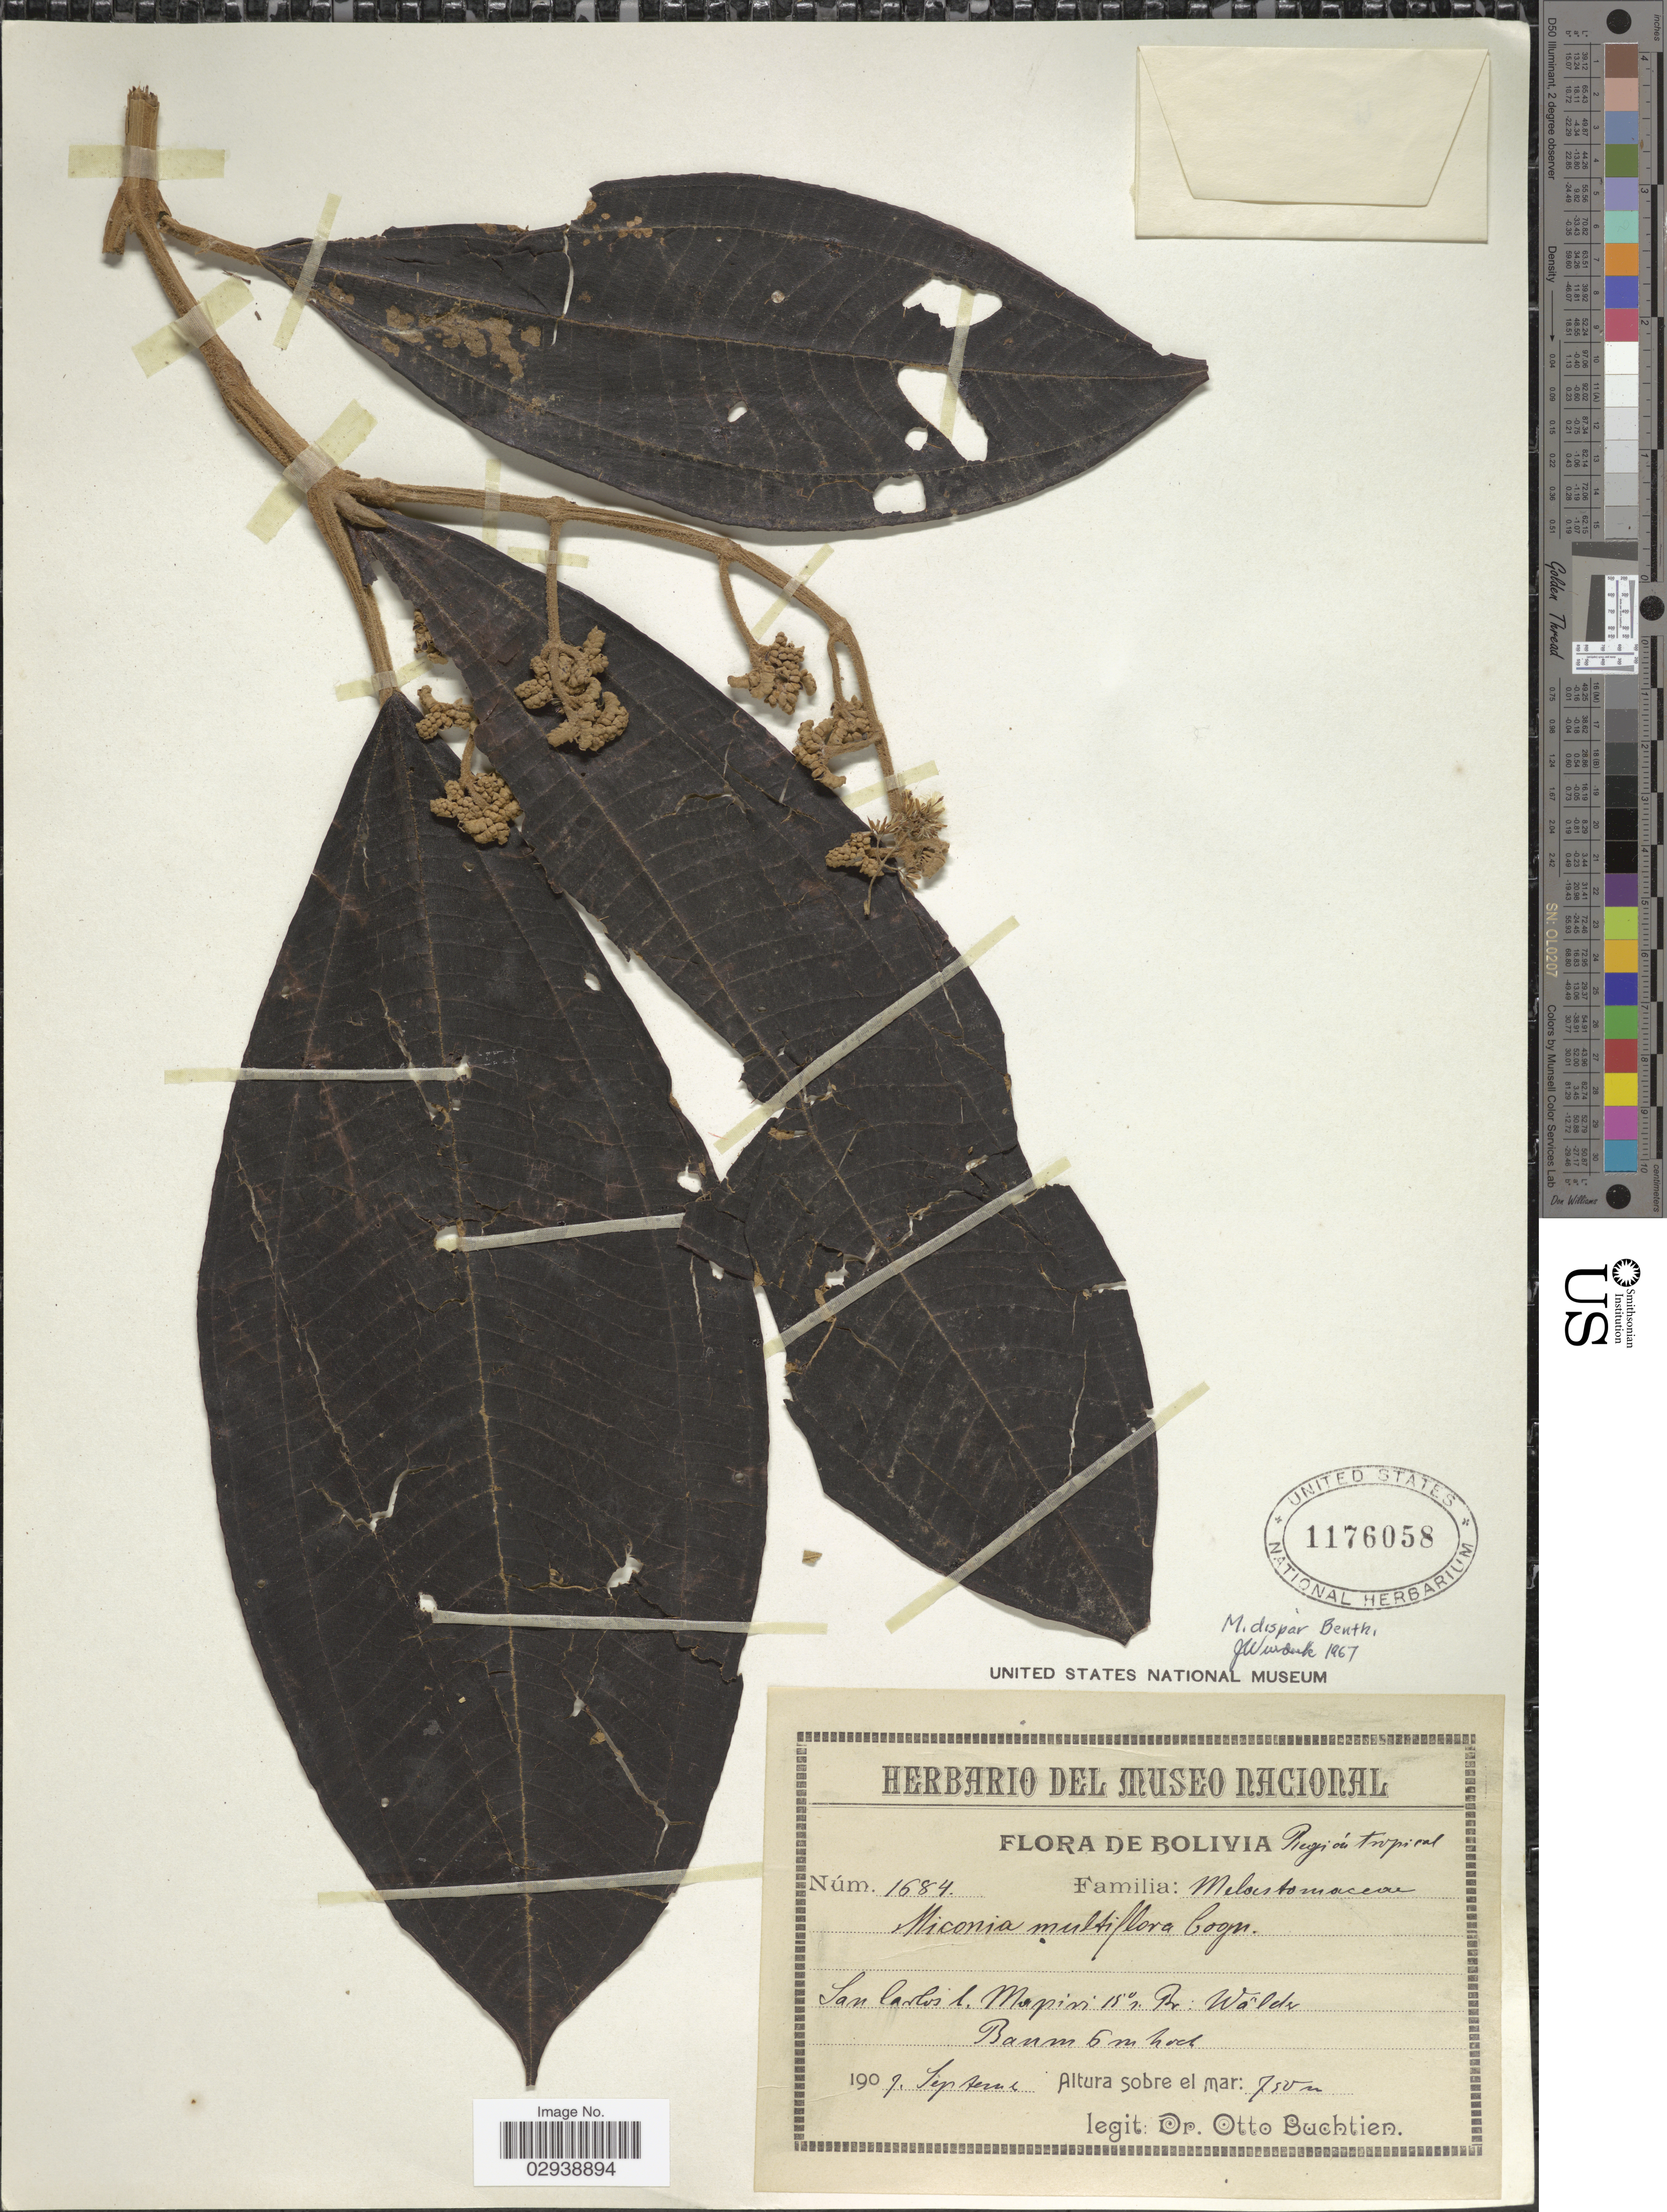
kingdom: Plantae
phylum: Tracheophyta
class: Magnoliopsida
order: Myrtales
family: Melastomataceae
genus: Miconia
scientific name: Miconia dispar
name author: Benth.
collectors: O. Buchtien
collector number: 1684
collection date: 1909-09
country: Bolivia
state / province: La Paz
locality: San Carlos l. Mapiri.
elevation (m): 750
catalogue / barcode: US 1176058